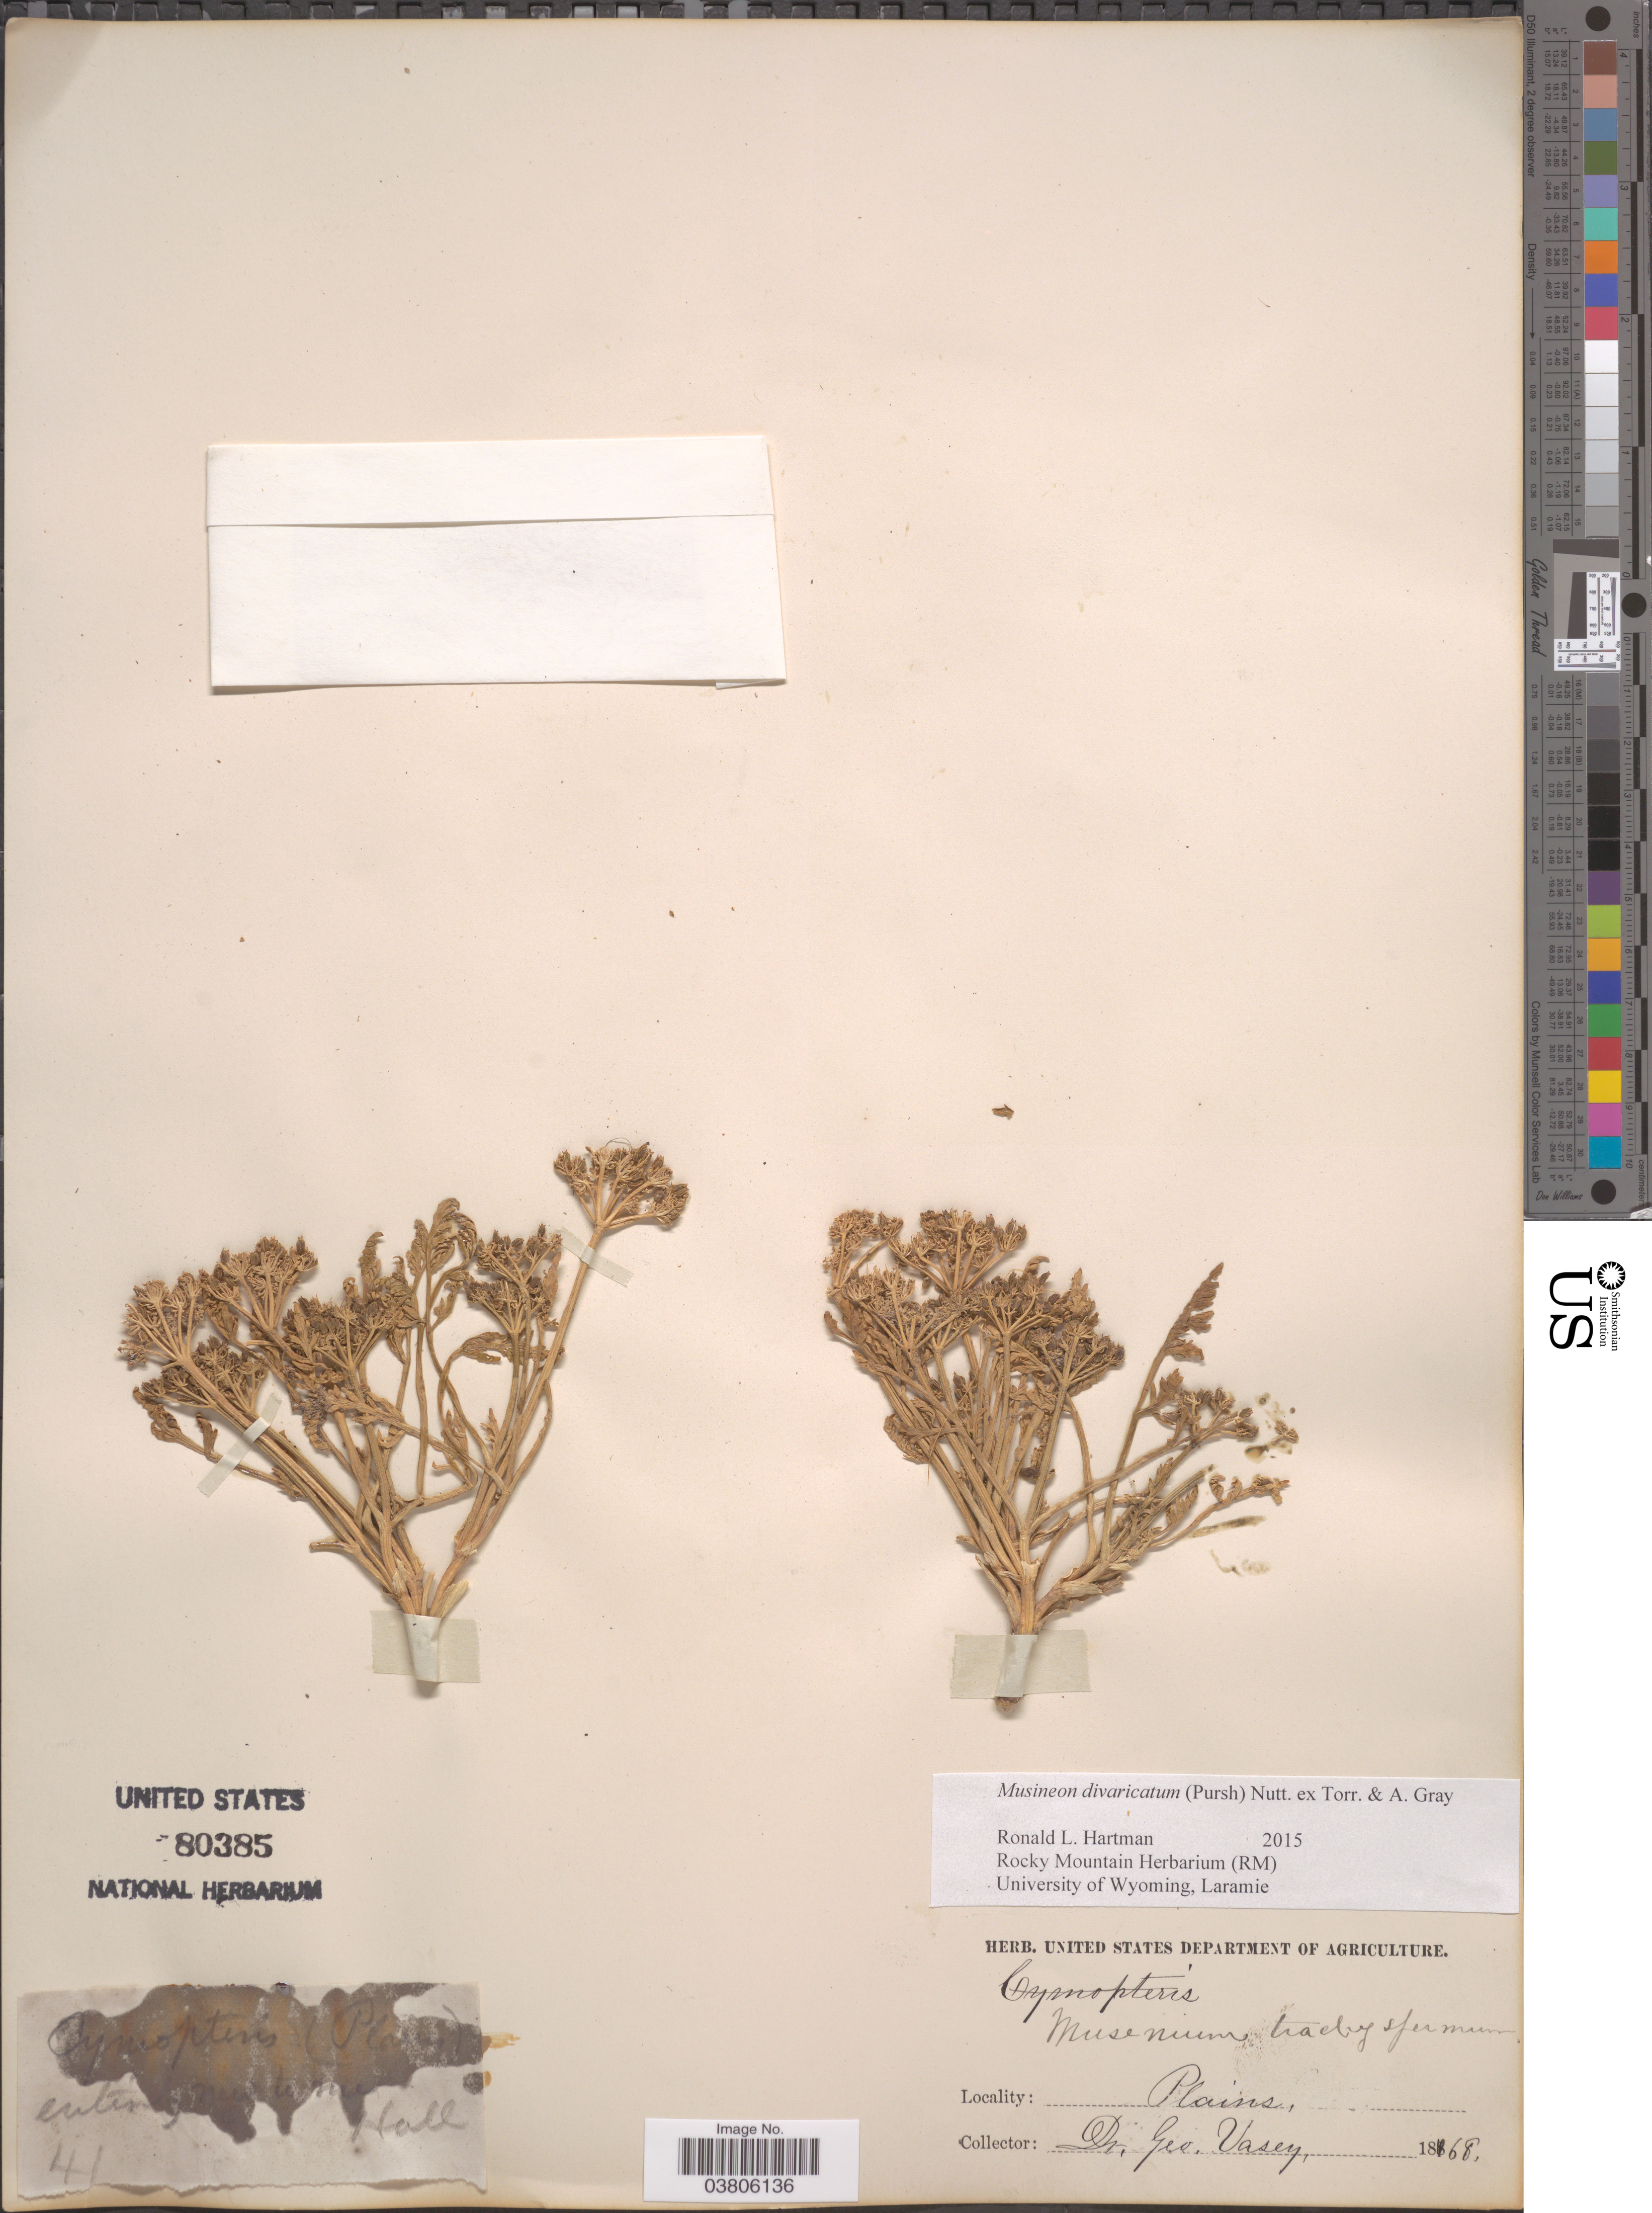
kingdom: Plantae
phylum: Tracheophyta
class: Magnoliopsida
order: Apiales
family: Apiaceae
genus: Musineon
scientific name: Musineon divaricatum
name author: (Pursh) Nutt.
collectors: G. R. Vasey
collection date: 1868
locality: Plains.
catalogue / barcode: US 80385